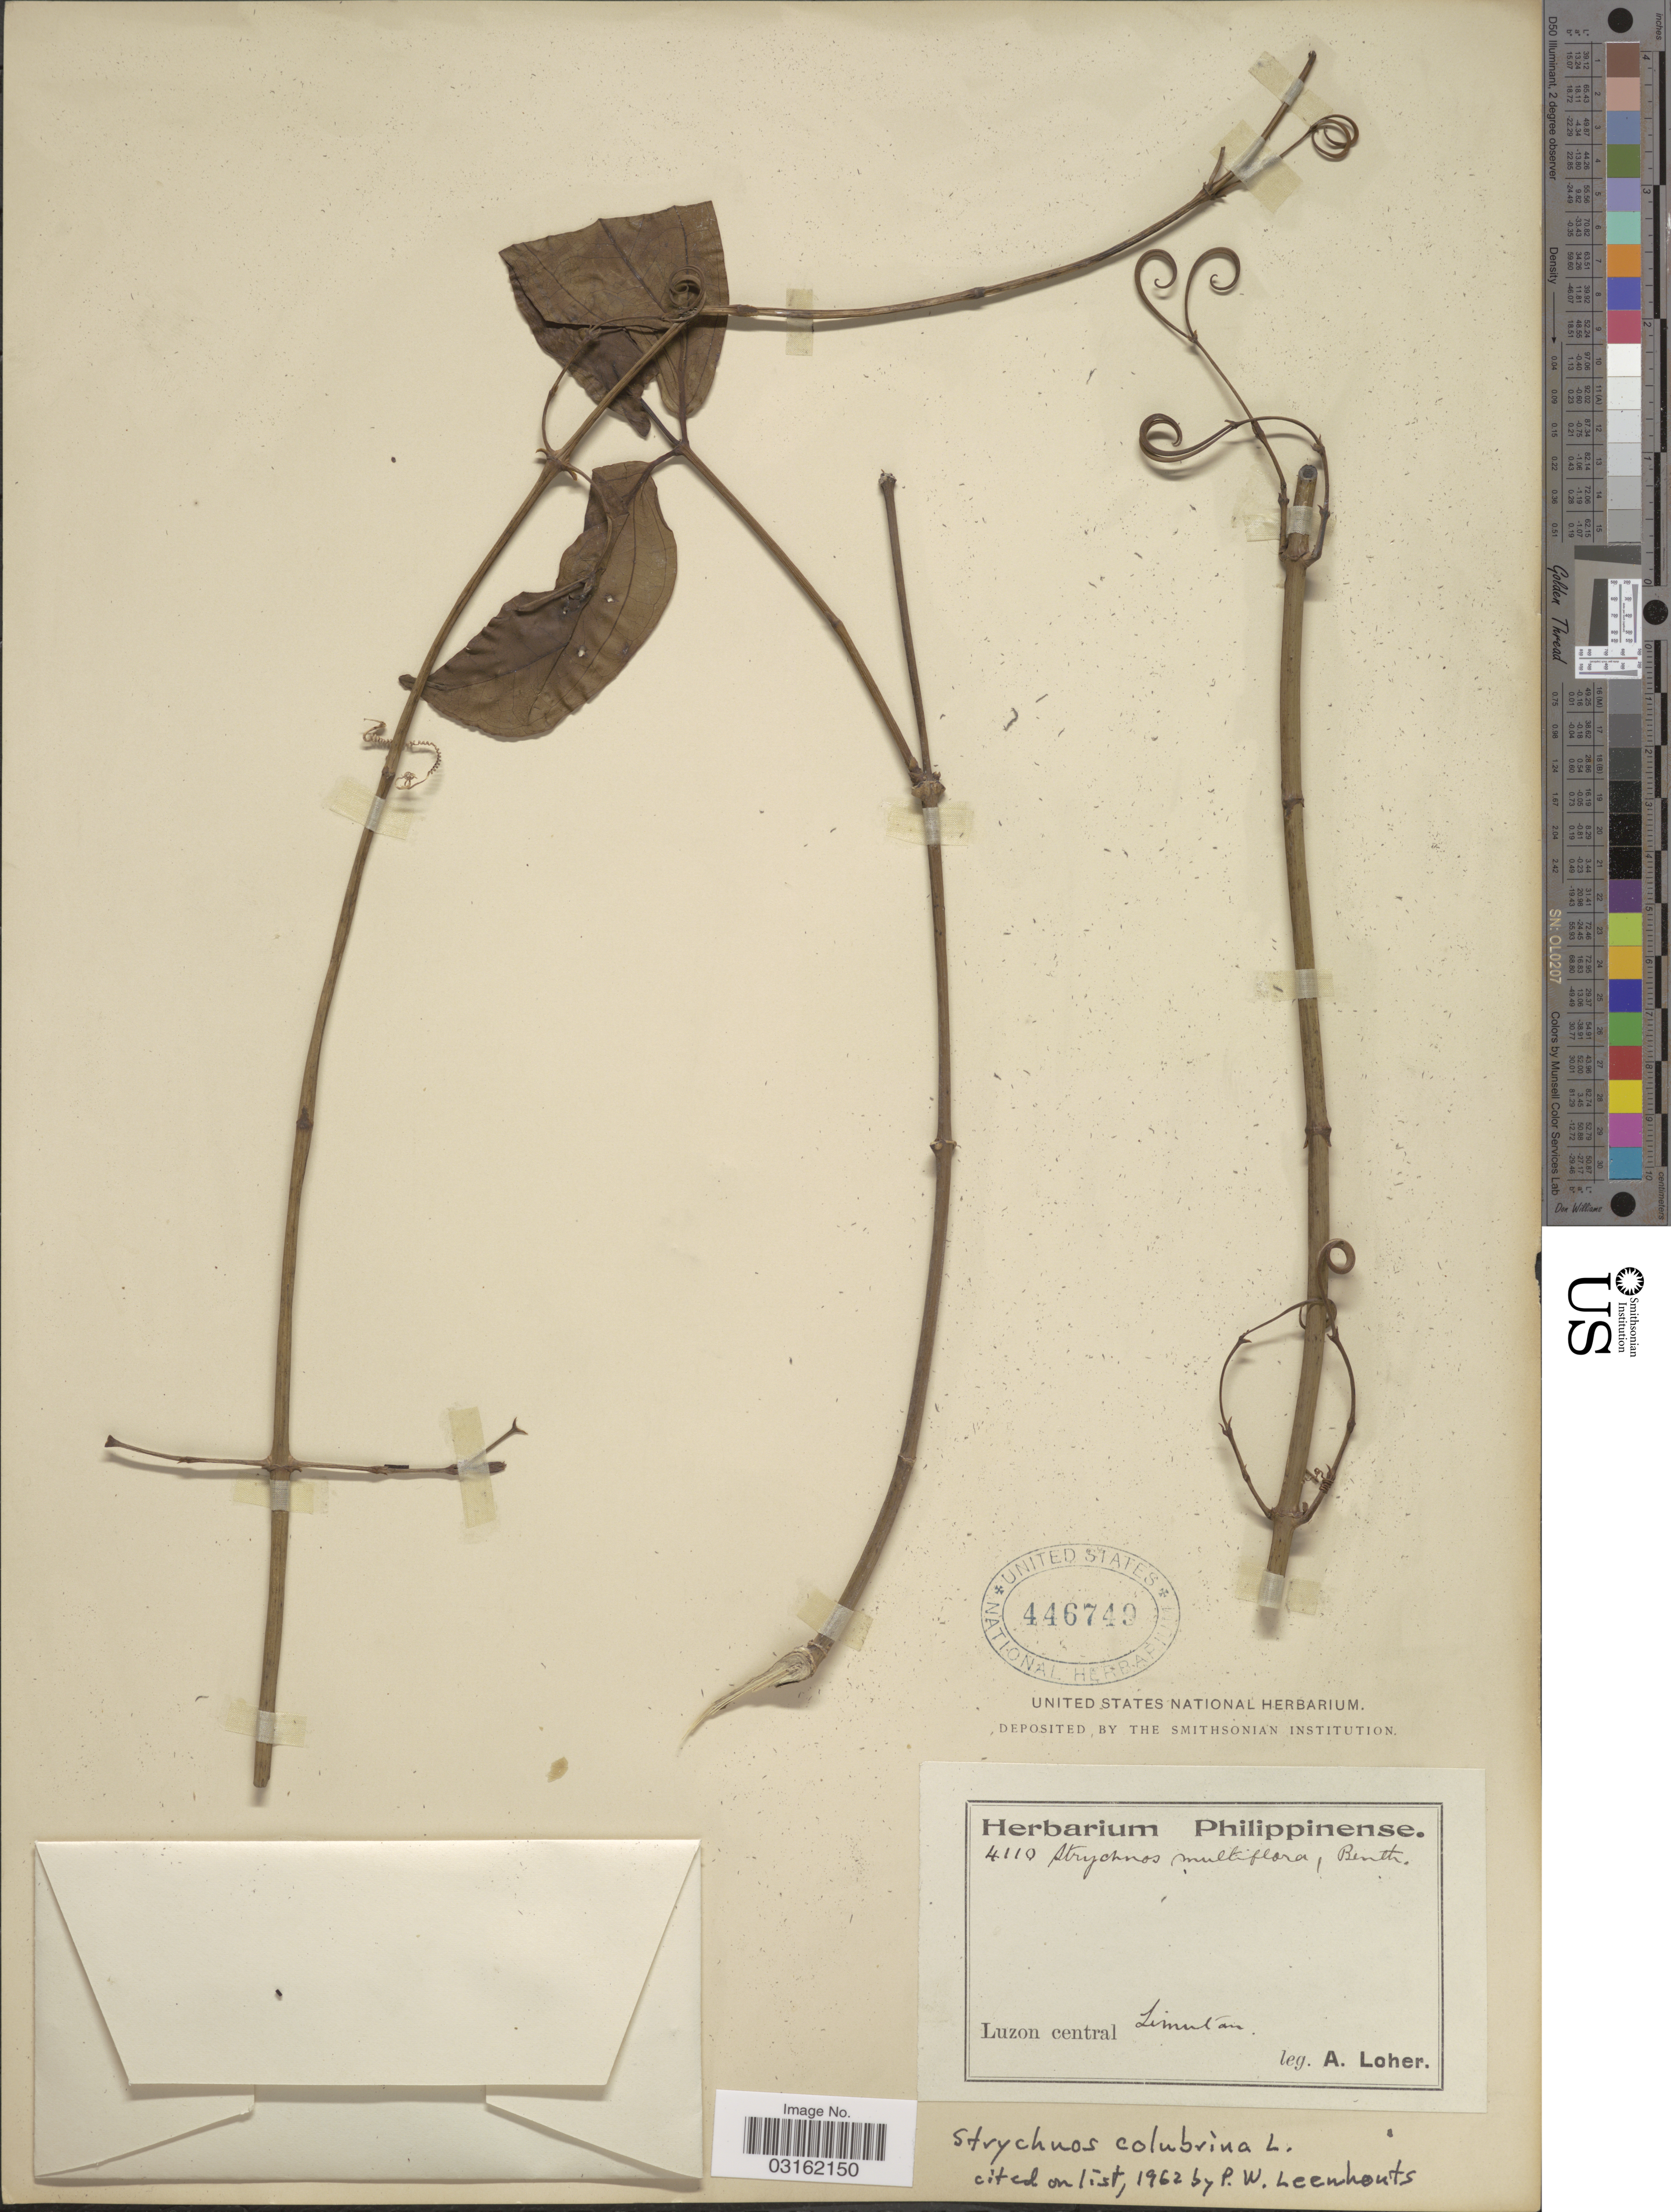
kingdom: Plantae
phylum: Tracheophyta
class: Magnoliopsida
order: Gentianales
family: Loganiaceae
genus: Strychnos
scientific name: Strychnos colubrina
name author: L.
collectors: A. Loher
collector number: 4110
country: Philippines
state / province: Central Luzon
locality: Luzon central, Limutan.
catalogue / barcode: US 446749